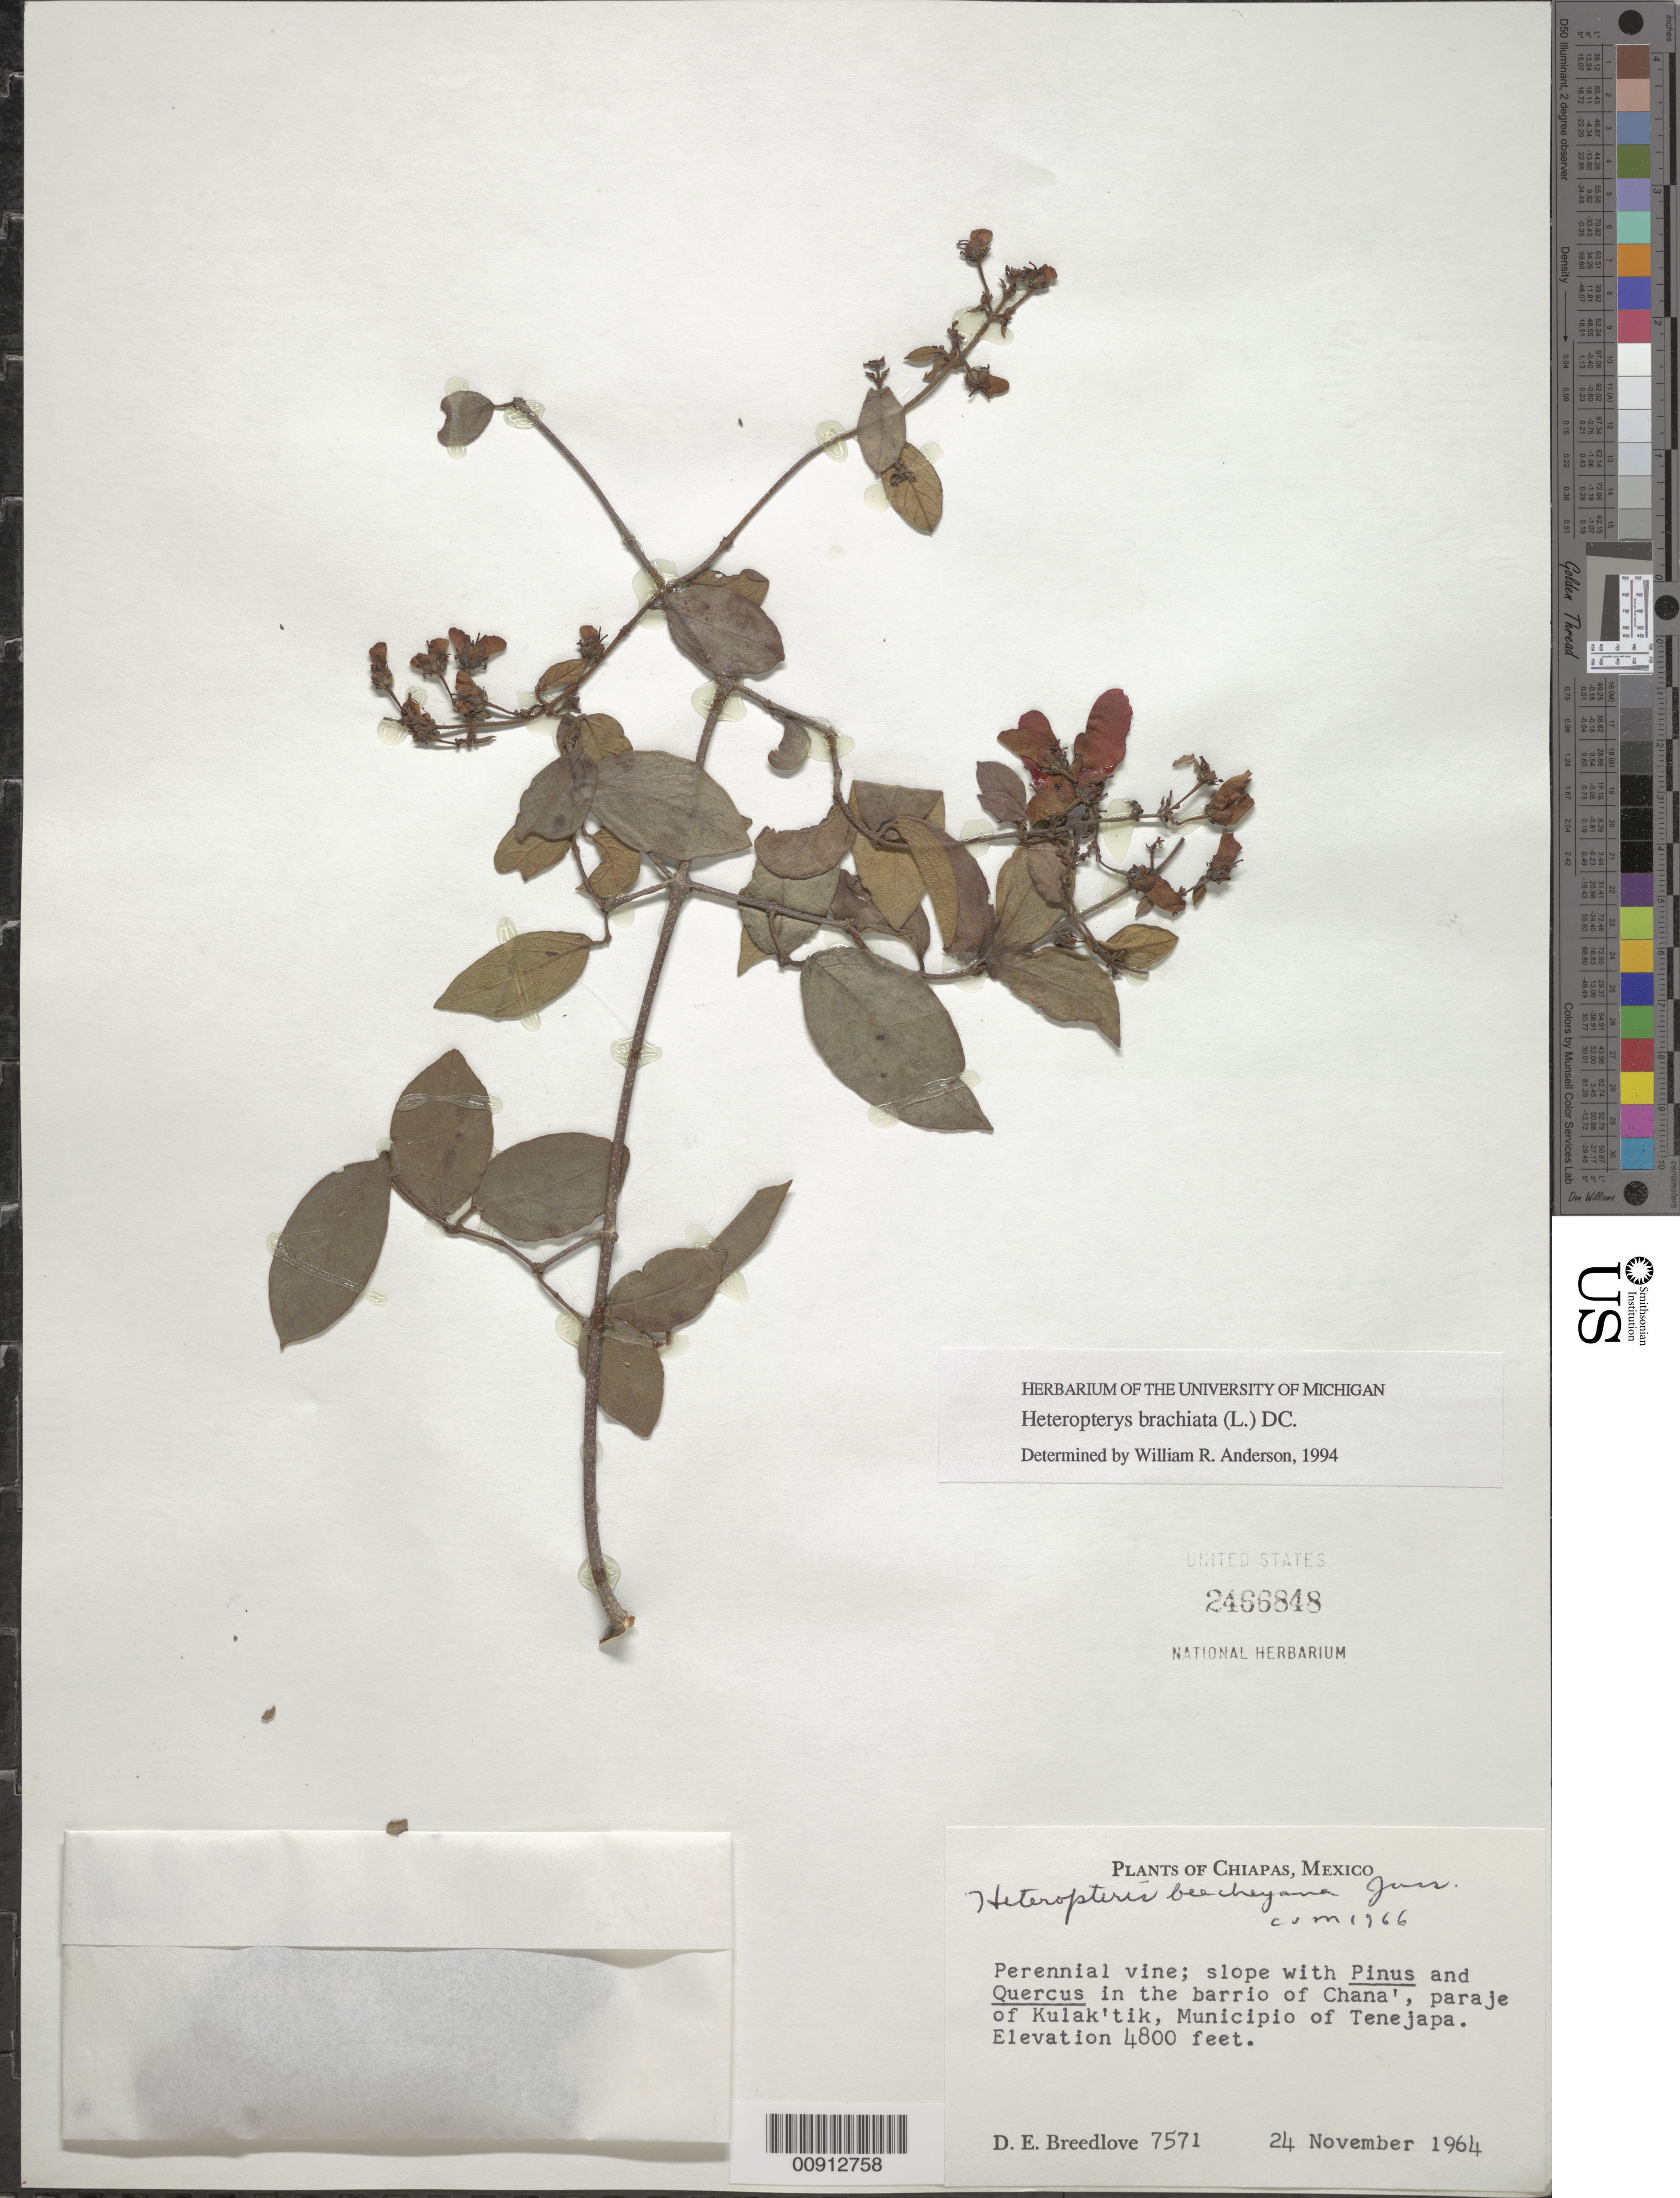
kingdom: Plantae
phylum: Tracheophyta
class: Magnoliopsida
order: Malpighiales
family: Malpighiaceae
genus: Heteropterys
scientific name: Heteropterys brachiata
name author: (L.) DC.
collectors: D. E. Breedlove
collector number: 7571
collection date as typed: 24 Nov 1964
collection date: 1964-11-24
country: Mexico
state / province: Chiapas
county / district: Tenejapa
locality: Barrio of Chana', paraje of Kulak'tik, Municipio of Tenejapa, Chiapas.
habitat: Slope with Pinus and Quercus.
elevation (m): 1463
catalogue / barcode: US 2466848